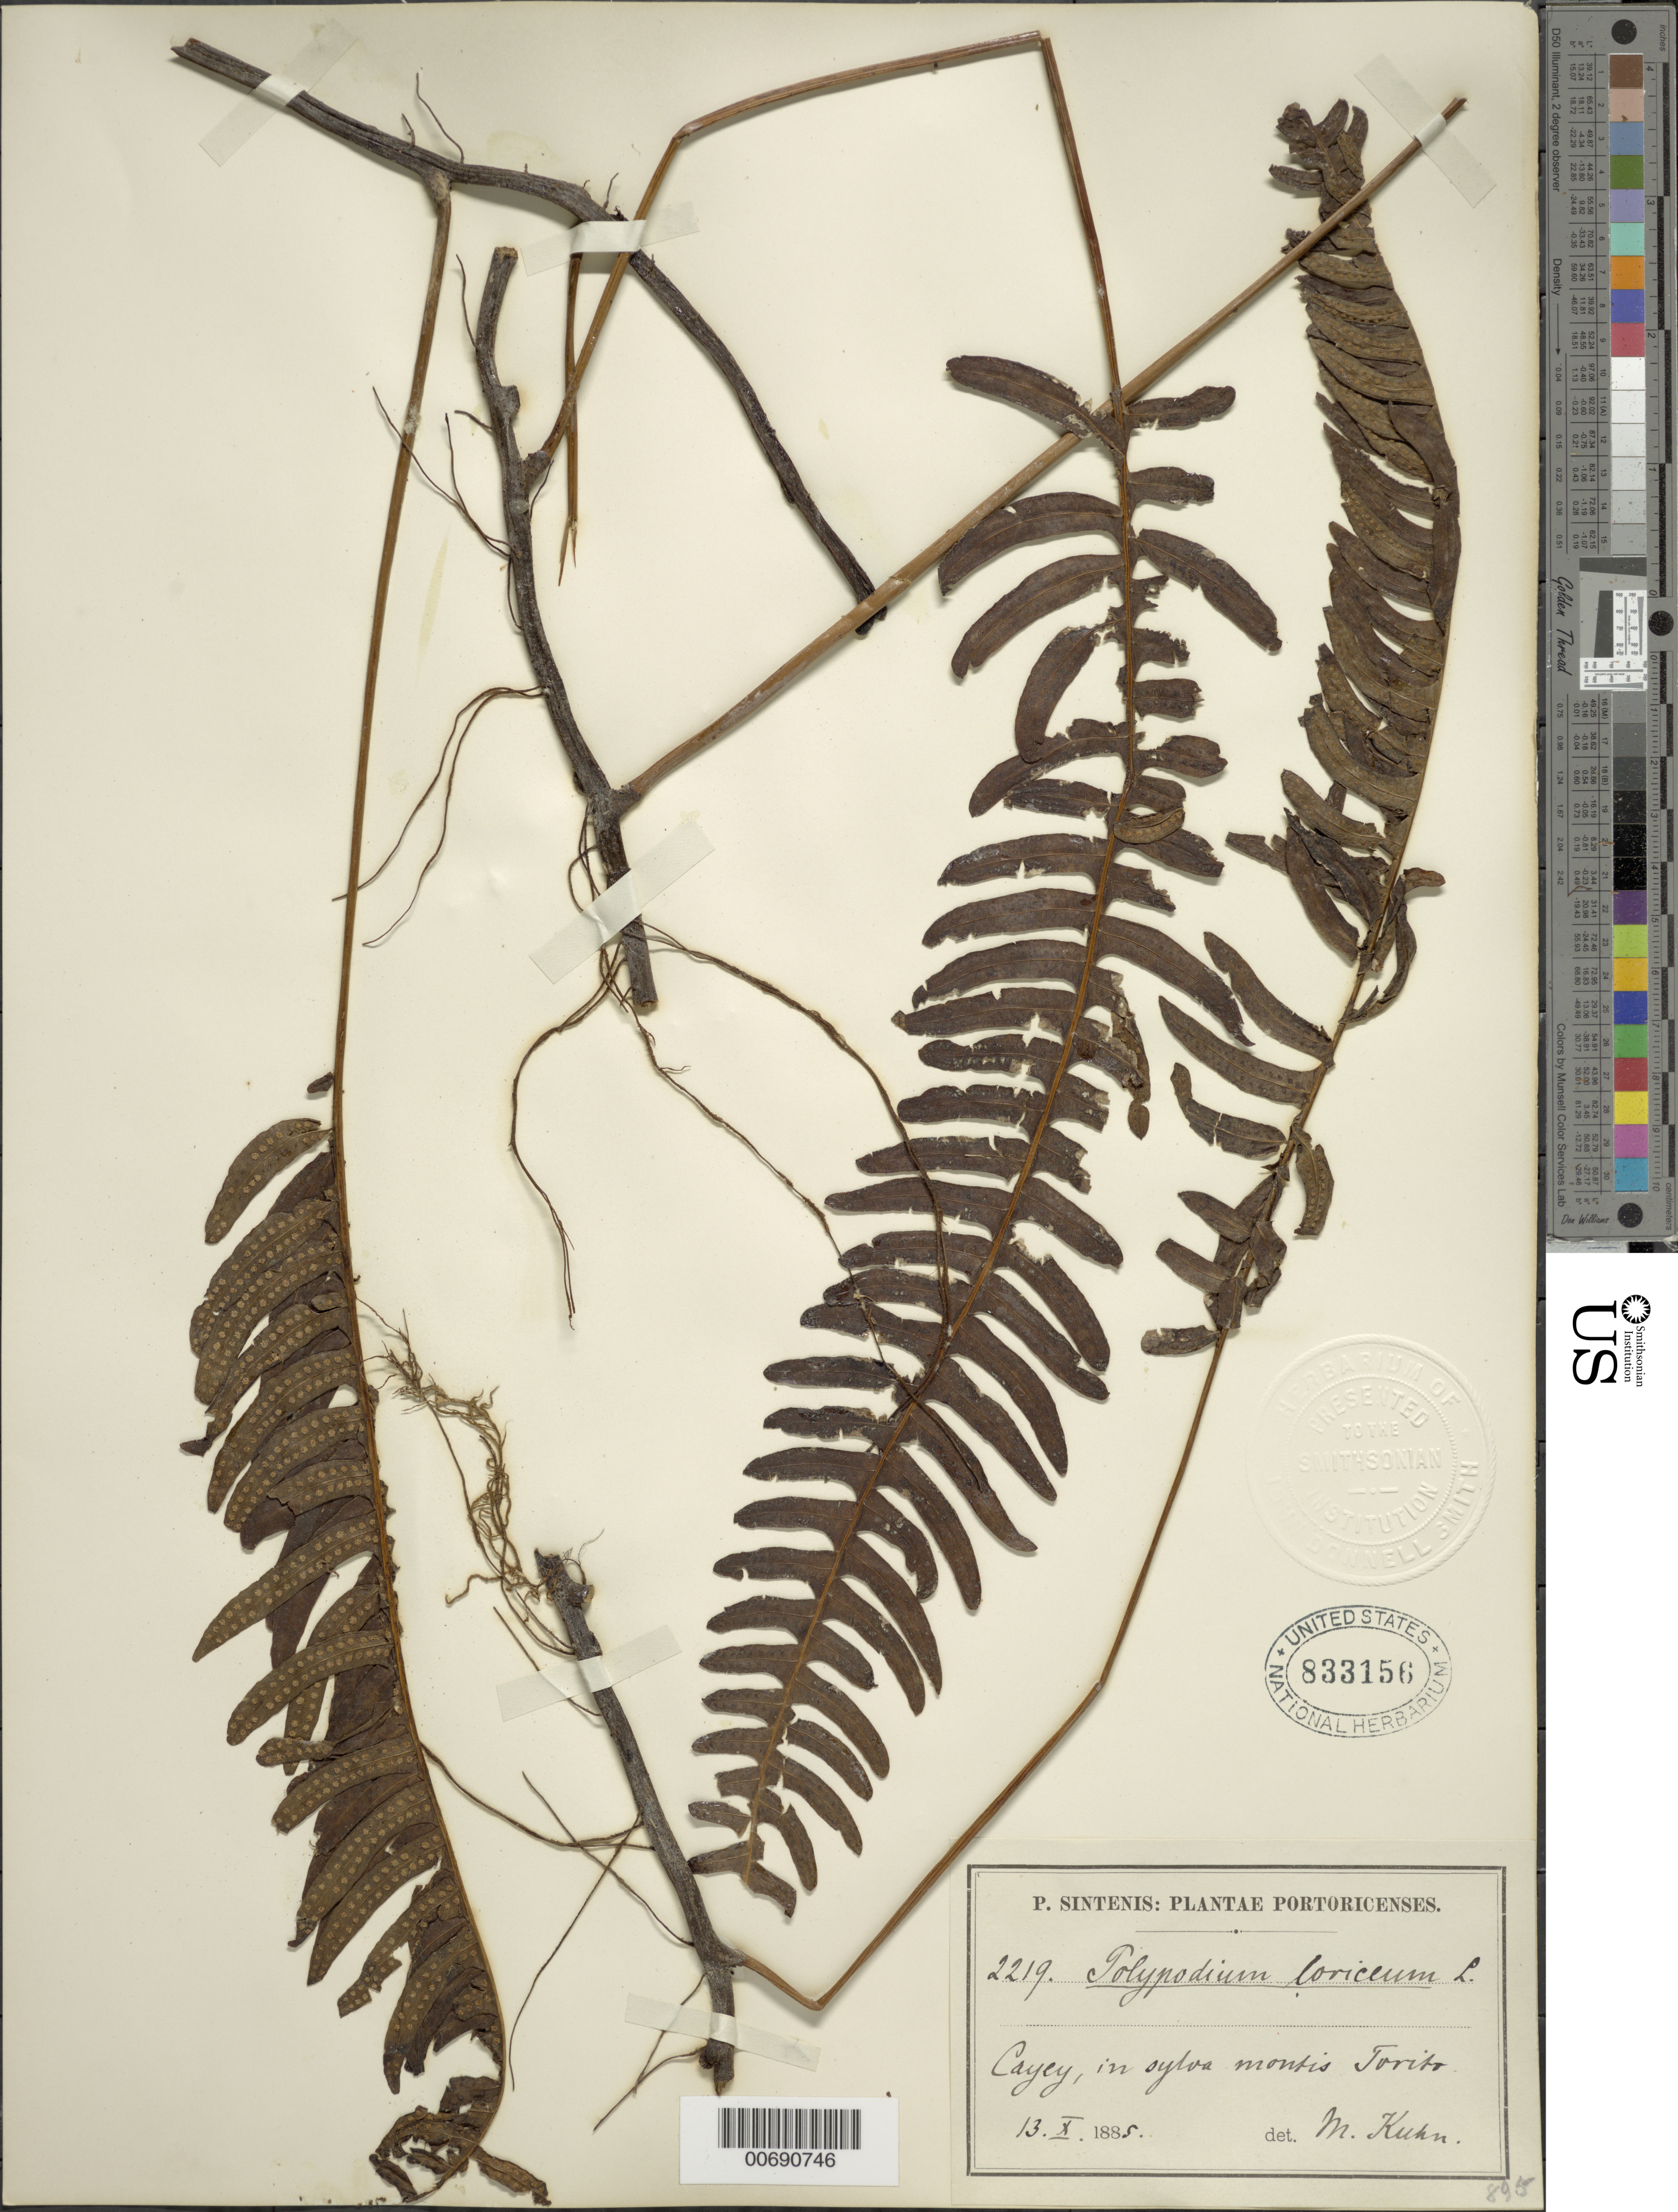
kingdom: Plantae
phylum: Tracheophyta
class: Polypodiopsida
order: Polypodiales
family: Polypodiaceae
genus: Serpocaulon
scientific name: Serpocaulon loriceum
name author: (L.) A.R. Sm.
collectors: P. Sintenis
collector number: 2219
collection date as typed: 13 Oct 1885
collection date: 1885-10-13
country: Puerto Rico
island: Greater Antilles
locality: Cayey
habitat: in sylva montis Torribo.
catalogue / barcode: US 833156